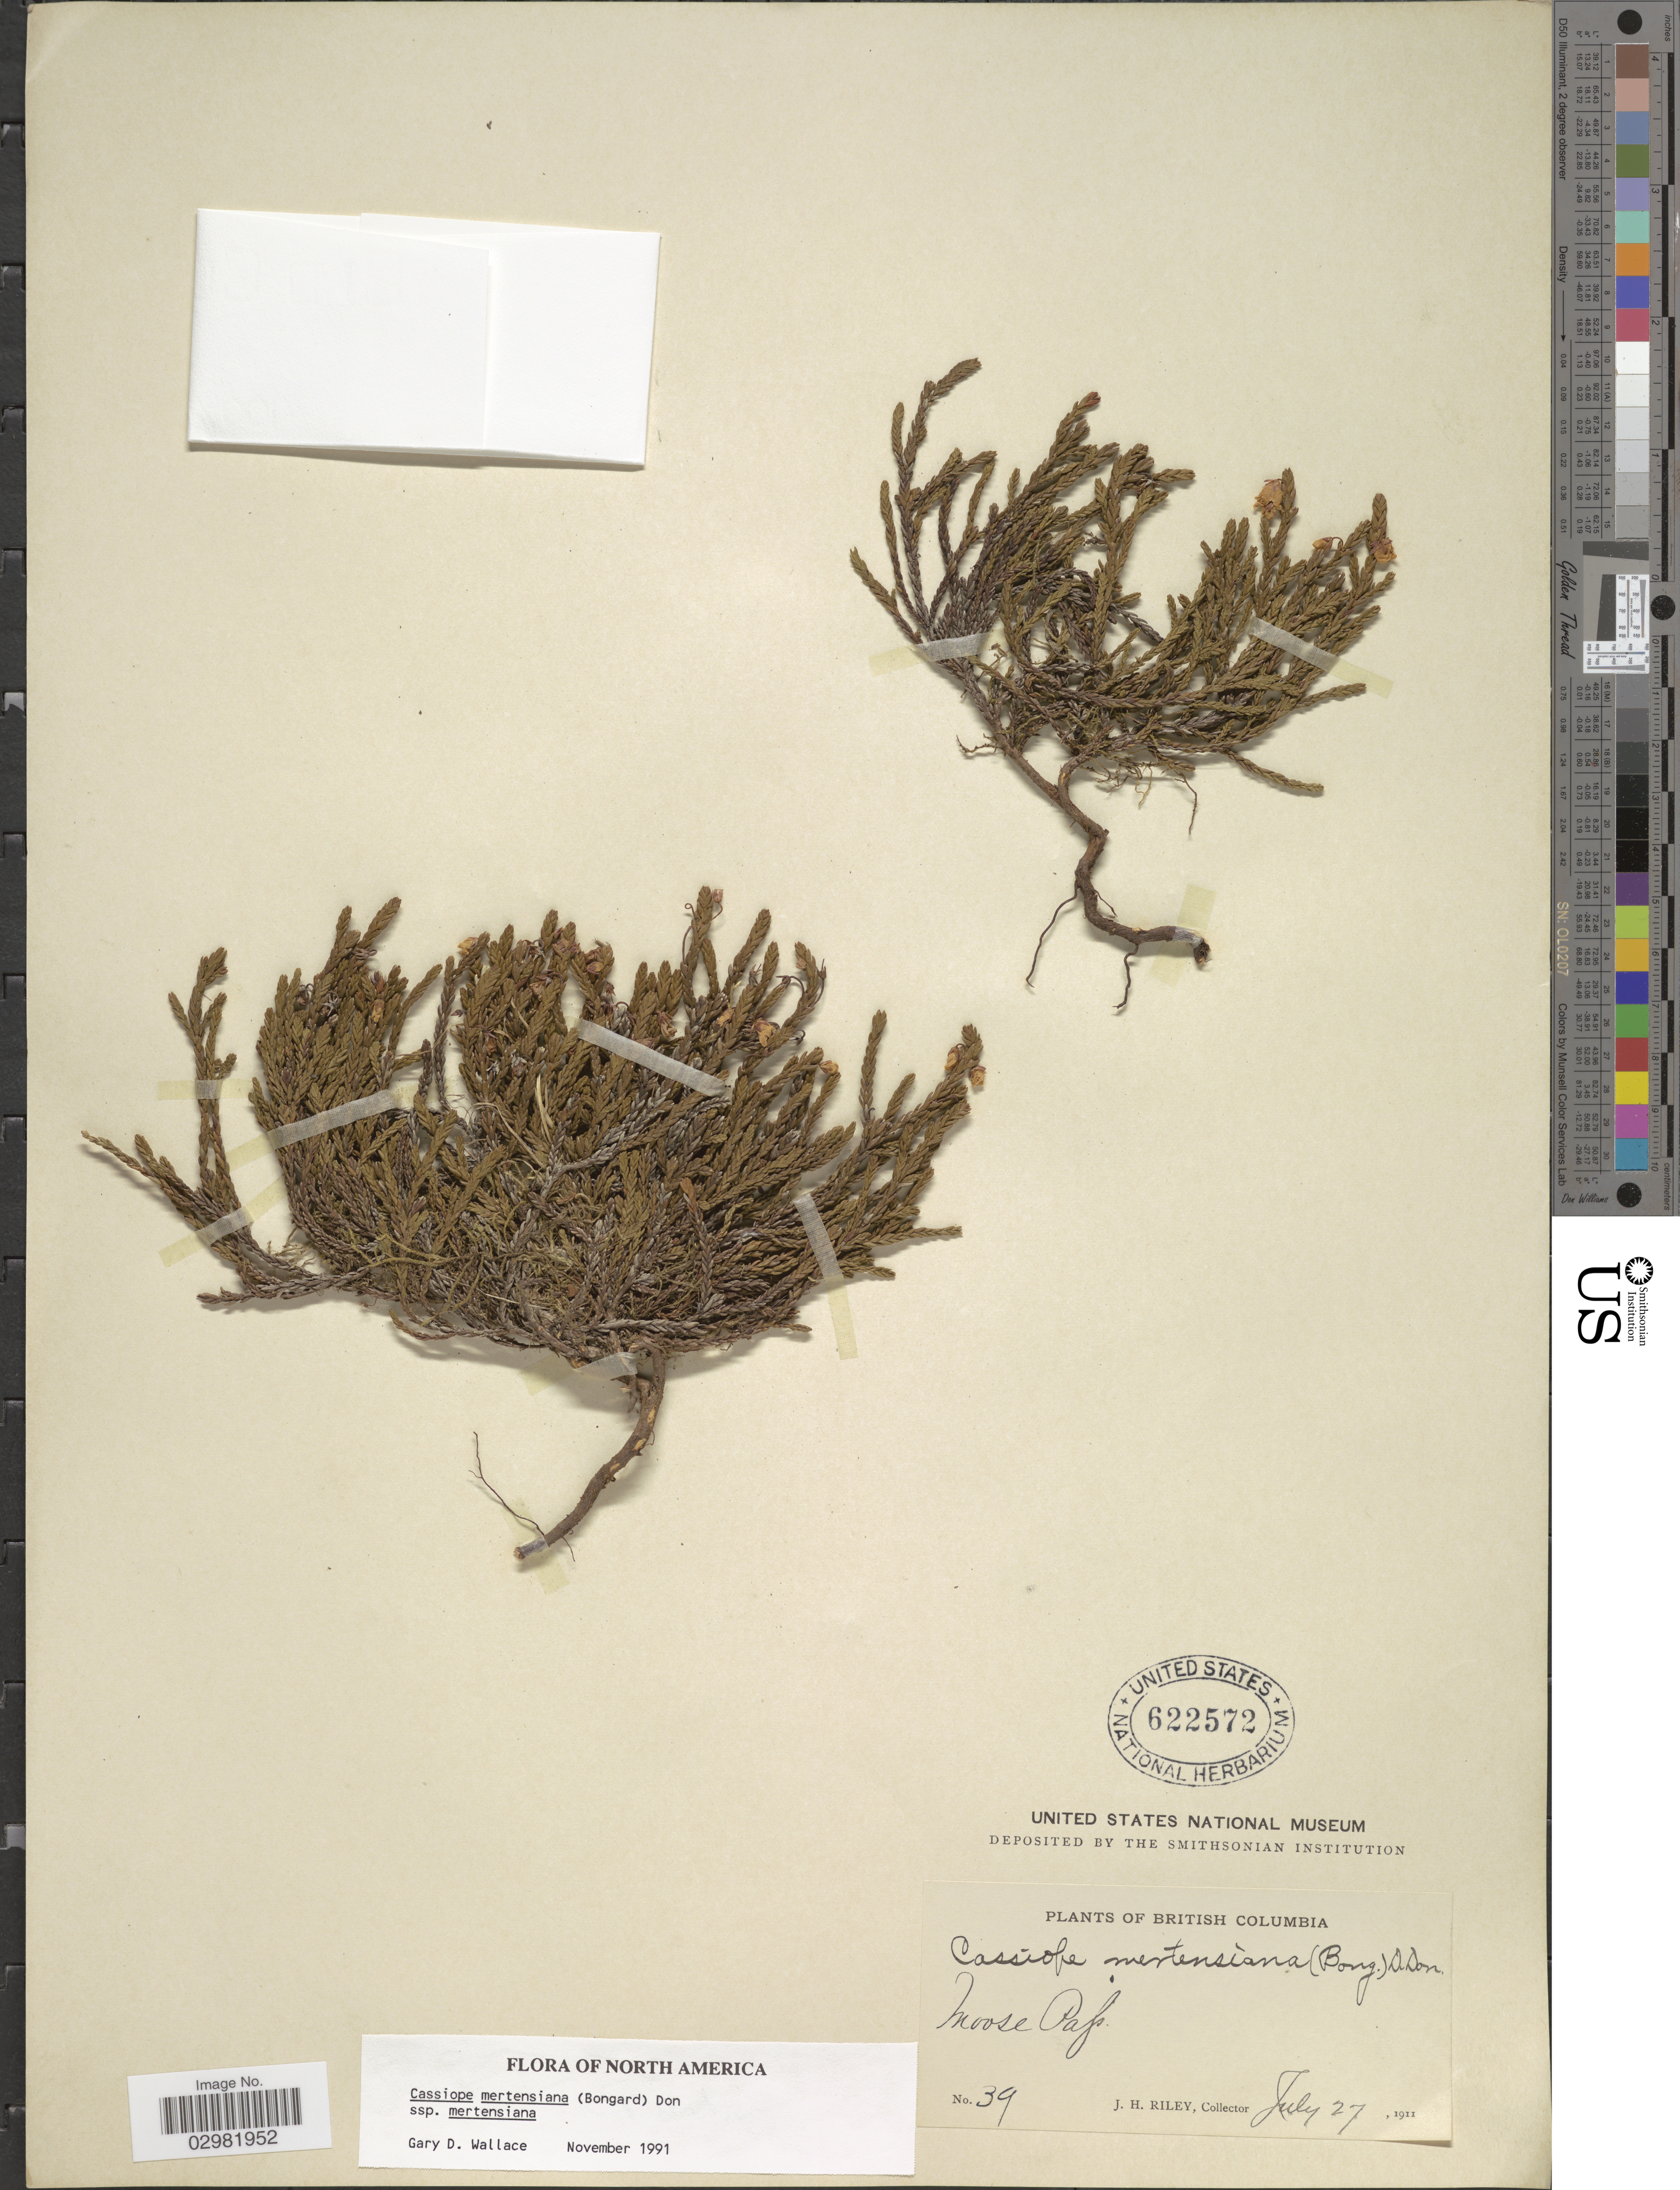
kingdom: Plantae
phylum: Tracheophyta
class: Magnoliopsida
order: Ericales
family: Ericaceae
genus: Cassiope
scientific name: Cassiope mertensiana subsp. mertensiana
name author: (Bong.) G. Don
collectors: J. H. Riley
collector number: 39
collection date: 1911-07-27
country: Canada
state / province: British Columbia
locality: Moose Pass.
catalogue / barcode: US 622572